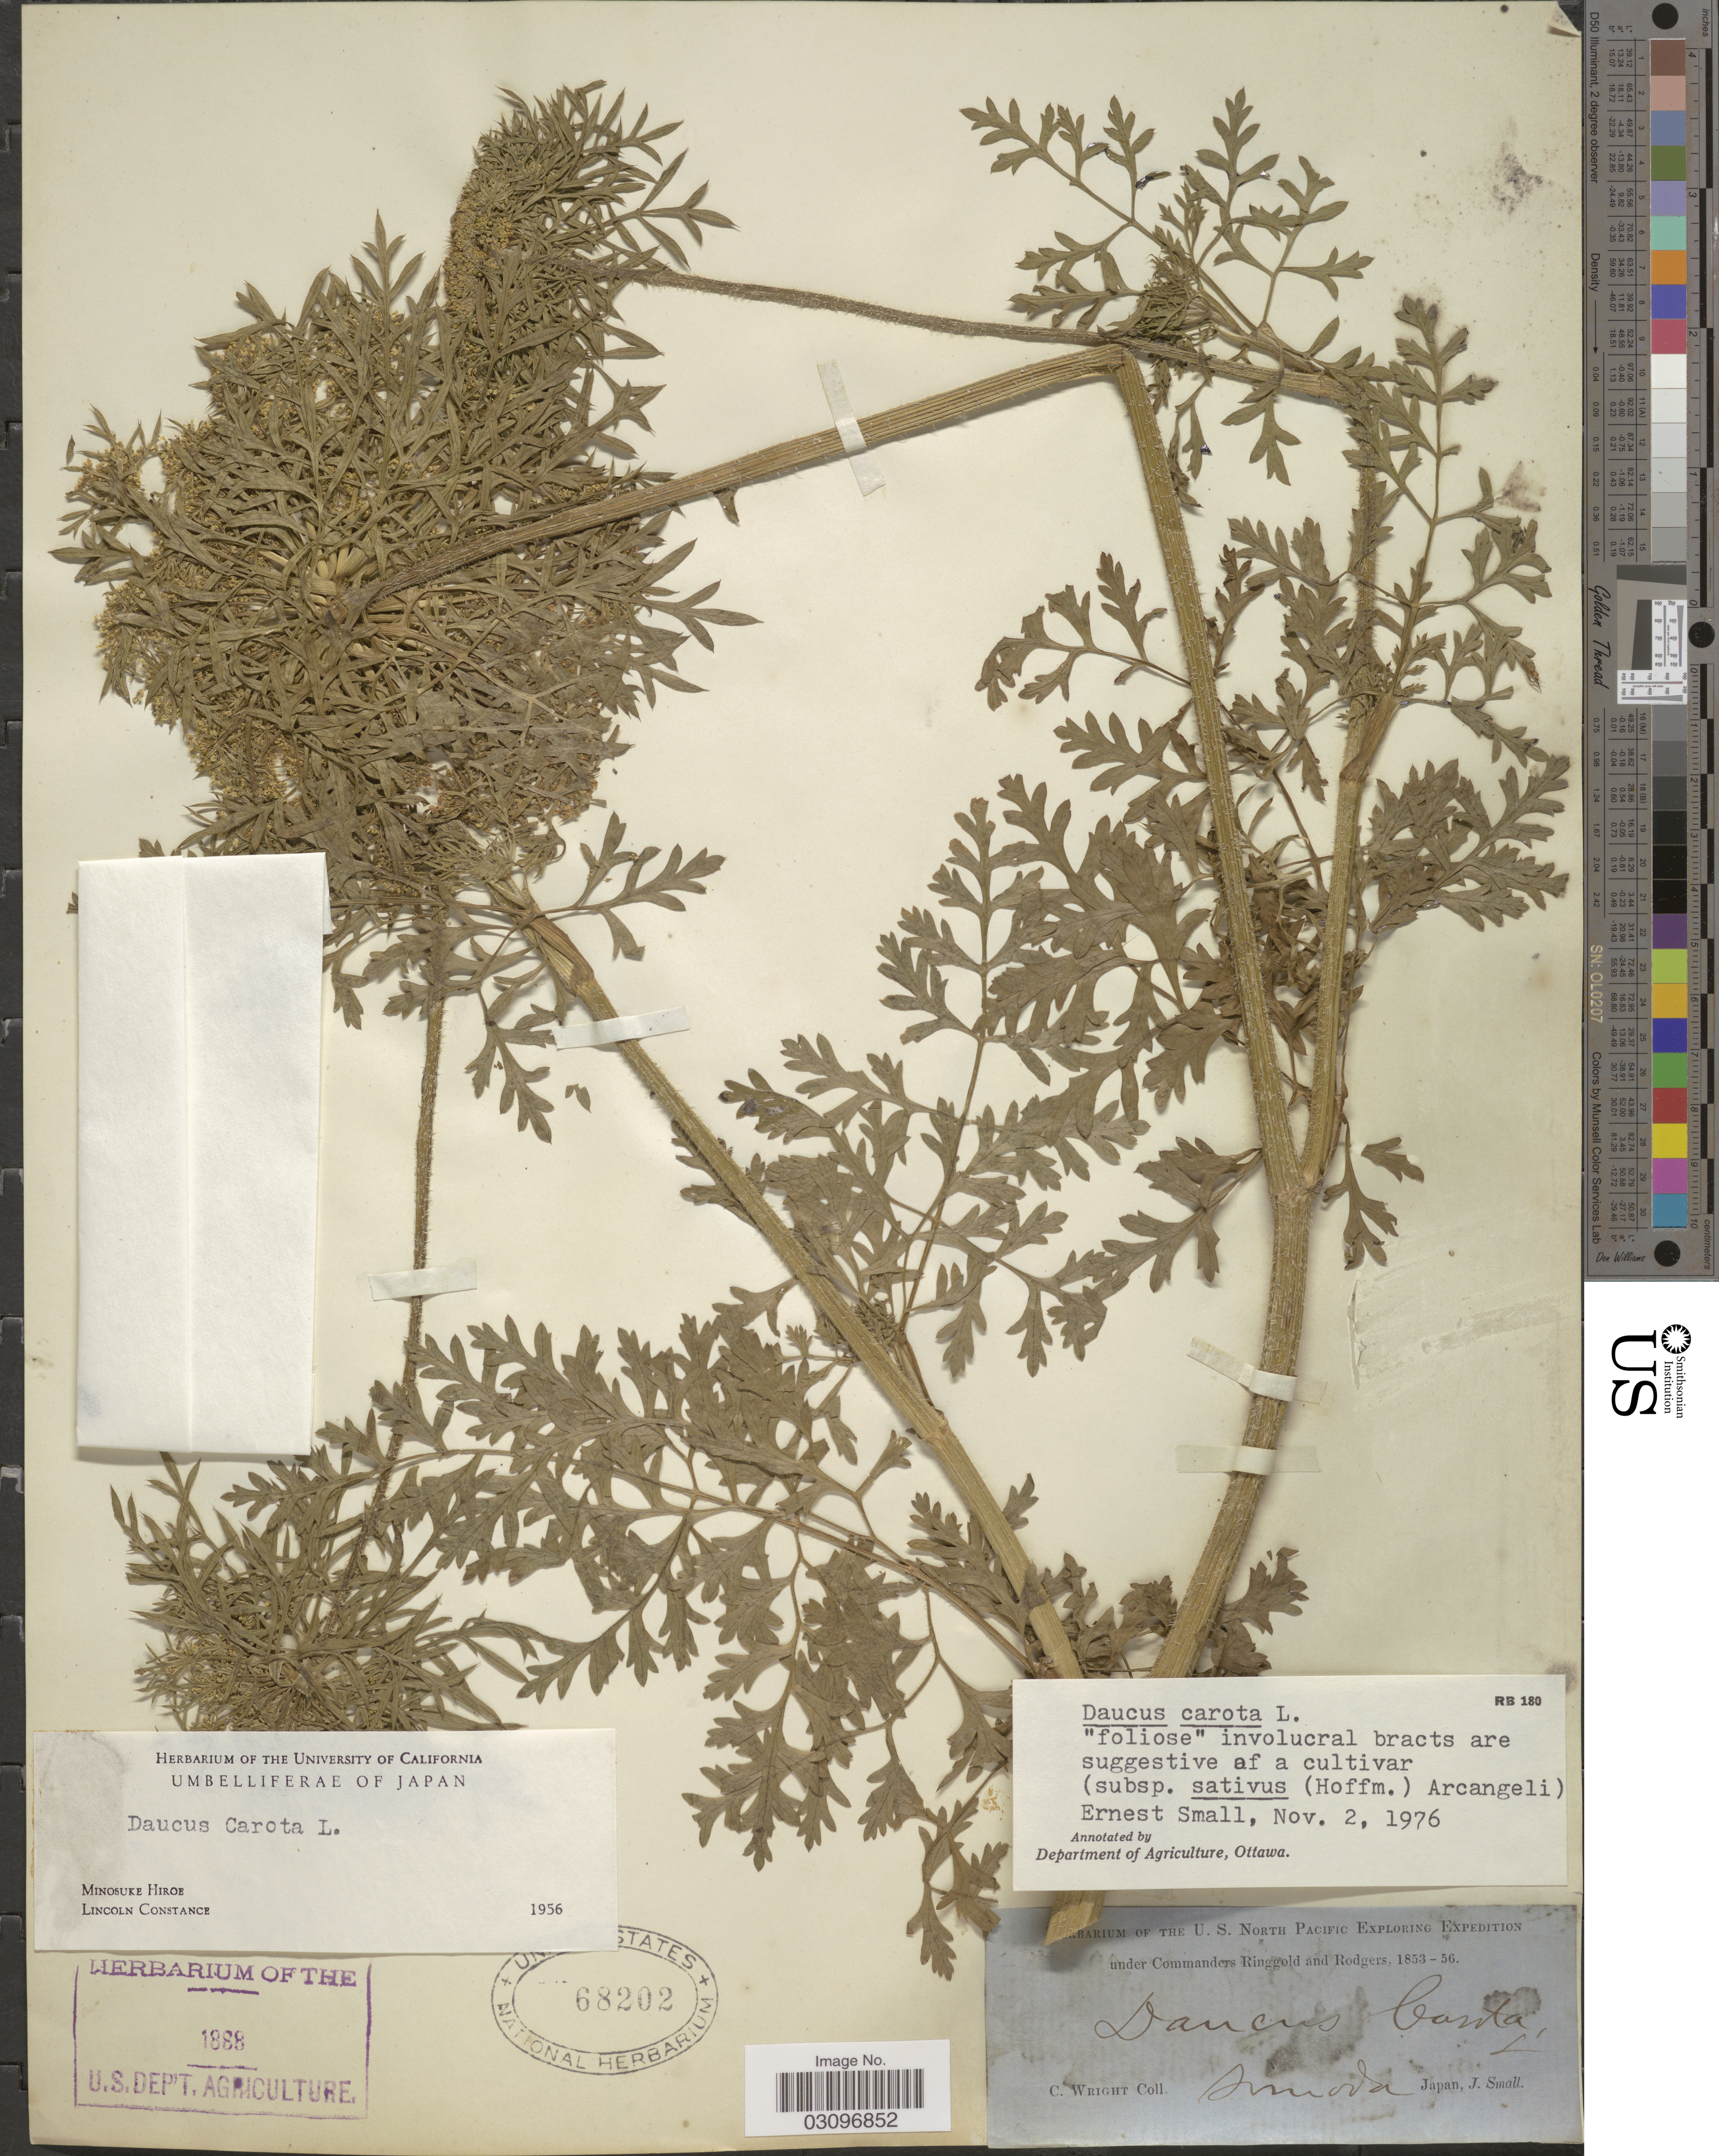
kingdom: Plantae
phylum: Tracheophyta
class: Magnoliopsida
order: Apiales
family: Apiaceae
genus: Daucus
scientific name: Daucus carota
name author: L.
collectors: C. Wright & J. Small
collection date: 1853/1856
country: Japan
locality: Simoda.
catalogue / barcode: US 68202